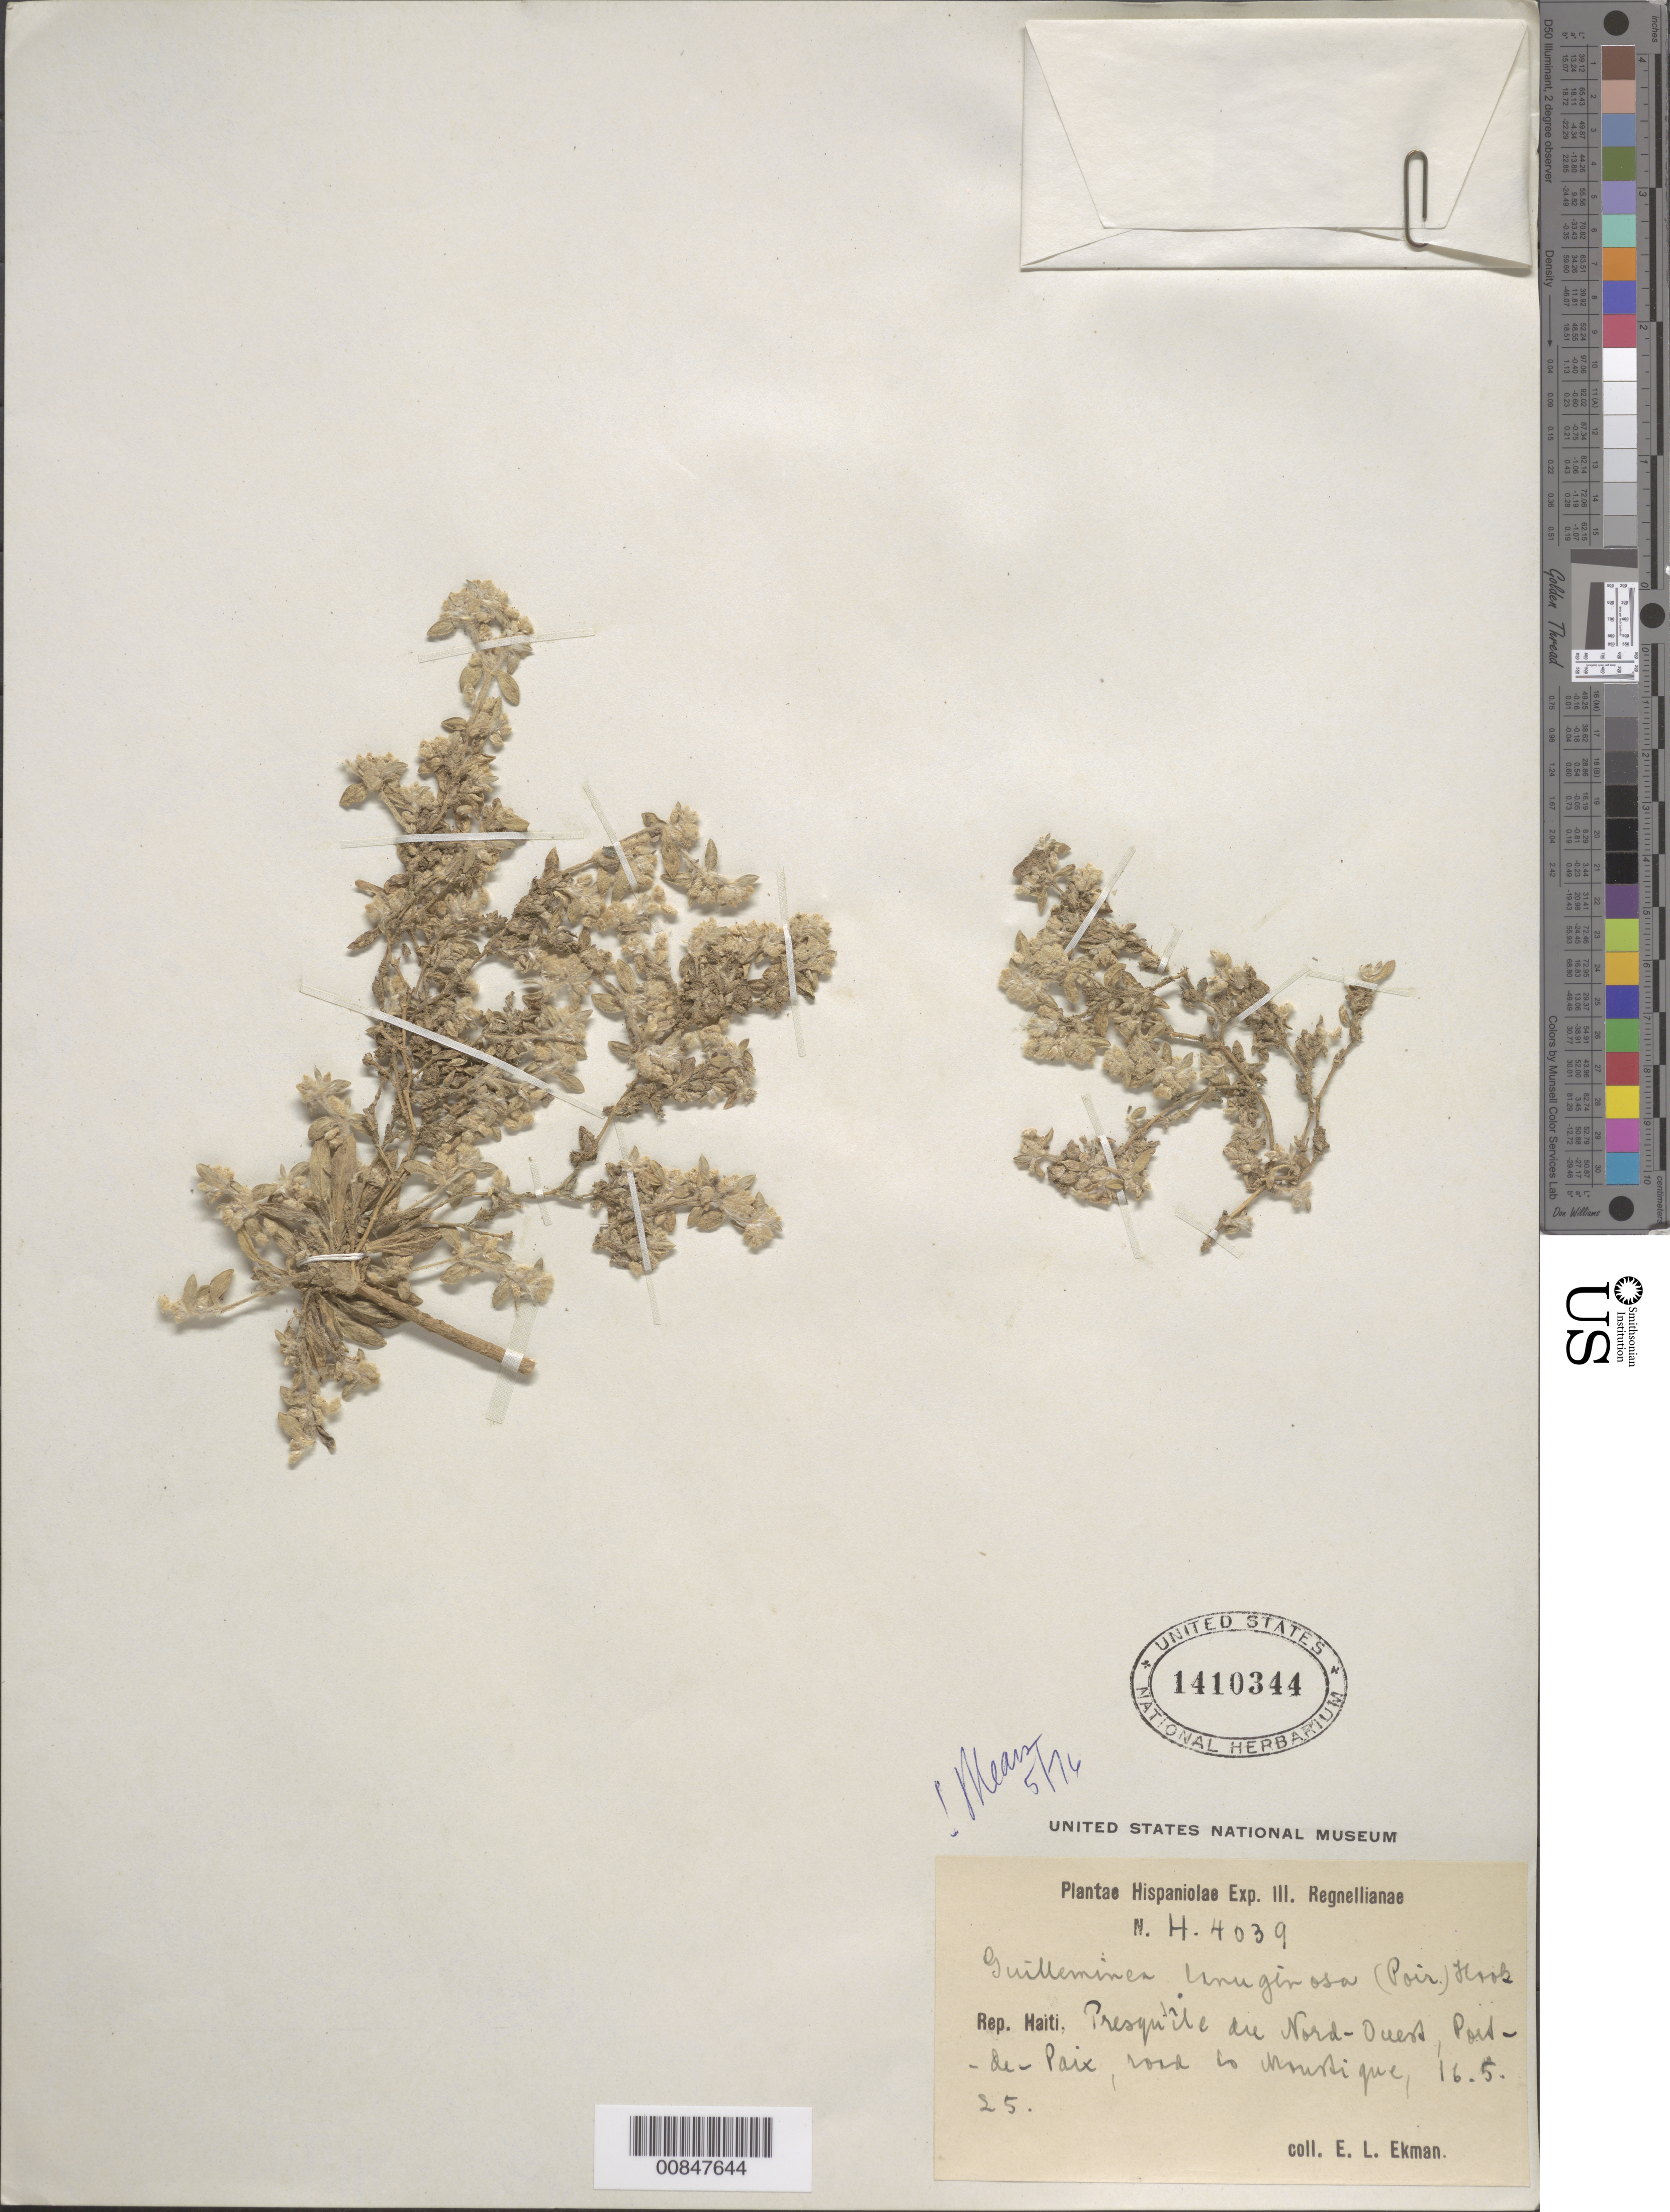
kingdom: Plantae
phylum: Tracheophyta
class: Magnoliopsida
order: Caryophyllales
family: Amaranthaceae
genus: Guilleminea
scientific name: Guilleminea lanuginosa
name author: (Poir.) Benth. & Hook. f.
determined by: Mears, --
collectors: E. L. Ekman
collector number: H 4039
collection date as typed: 16 May 1925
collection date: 1925-05-16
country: Haiti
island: Hispaniola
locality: Presqu'île du Nord-Ouest, Port-de-Paix, road to Moustique.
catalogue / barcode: US 1410344